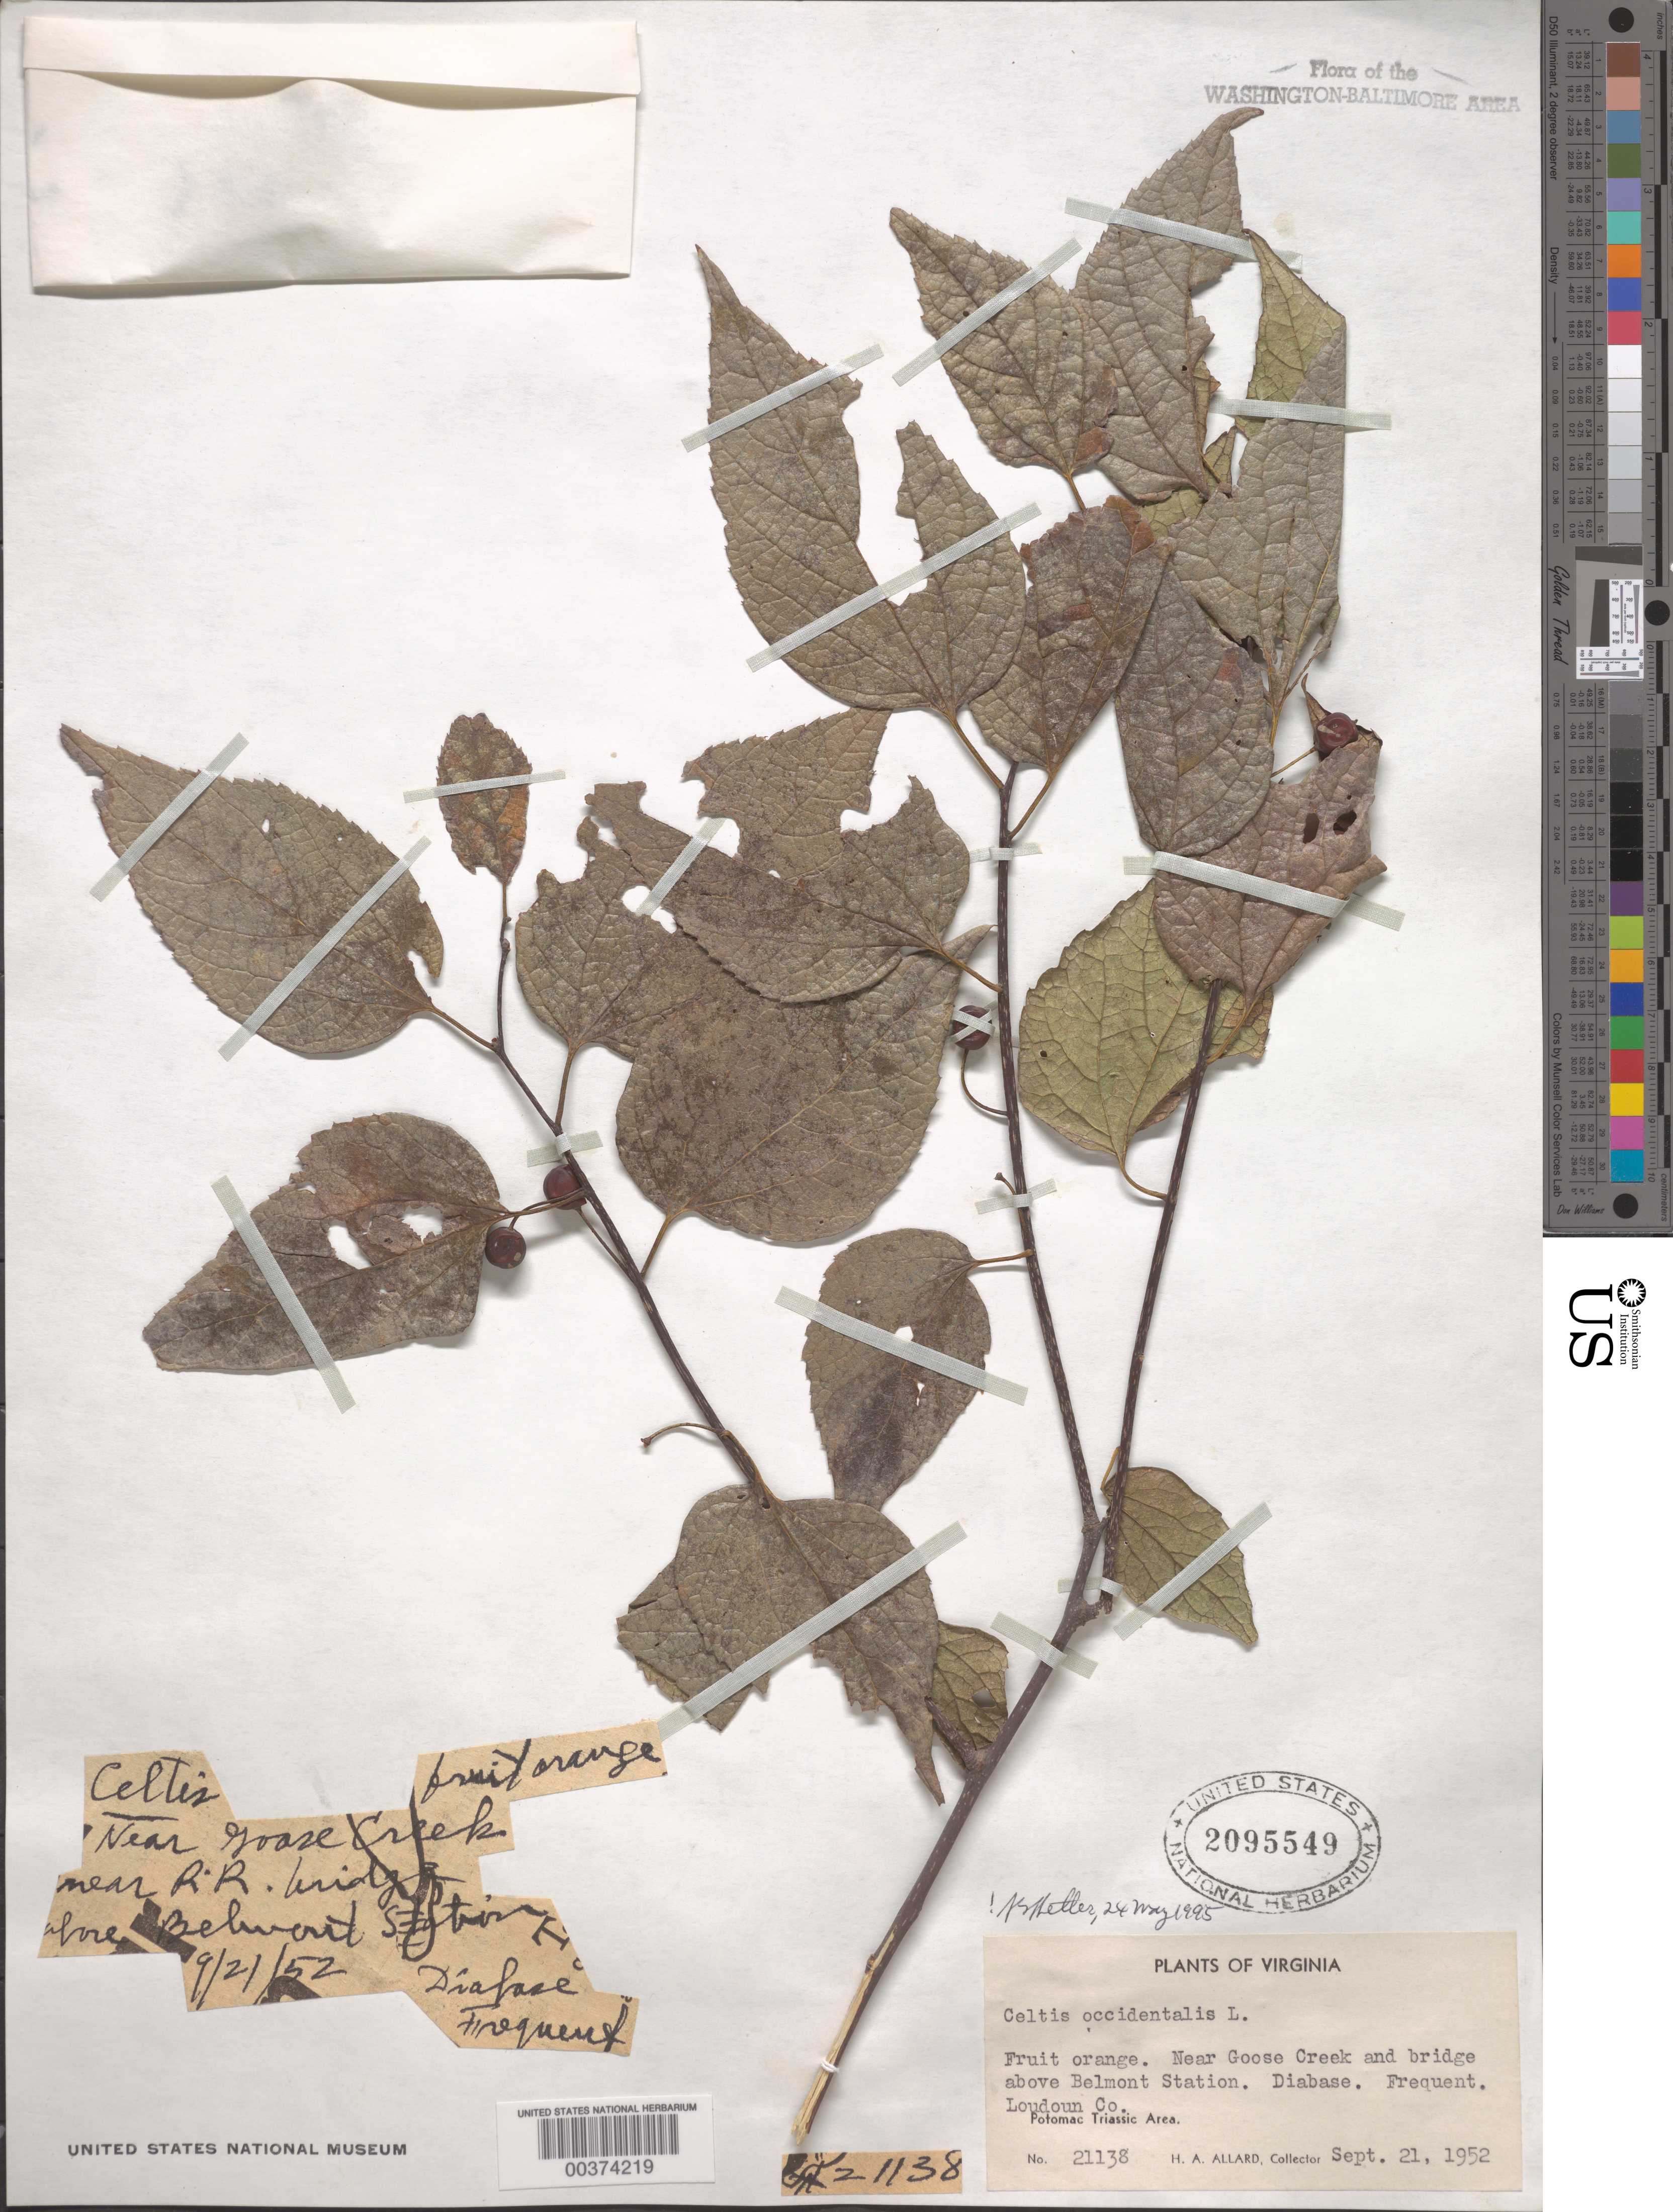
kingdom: Plantae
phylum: Tracheophyta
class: Magnoliopsida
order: Rosales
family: Cannabaceae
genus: Celtis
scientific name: Celtis occidentalis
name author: L.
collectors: H. A. Allard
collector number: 21138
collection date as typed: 21 Sep 1952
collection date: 1952-09-21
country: United States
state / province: Virginia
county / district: Loudoun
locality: Goose Creek vicinity, above Belmont Station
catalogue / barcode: US 2095549